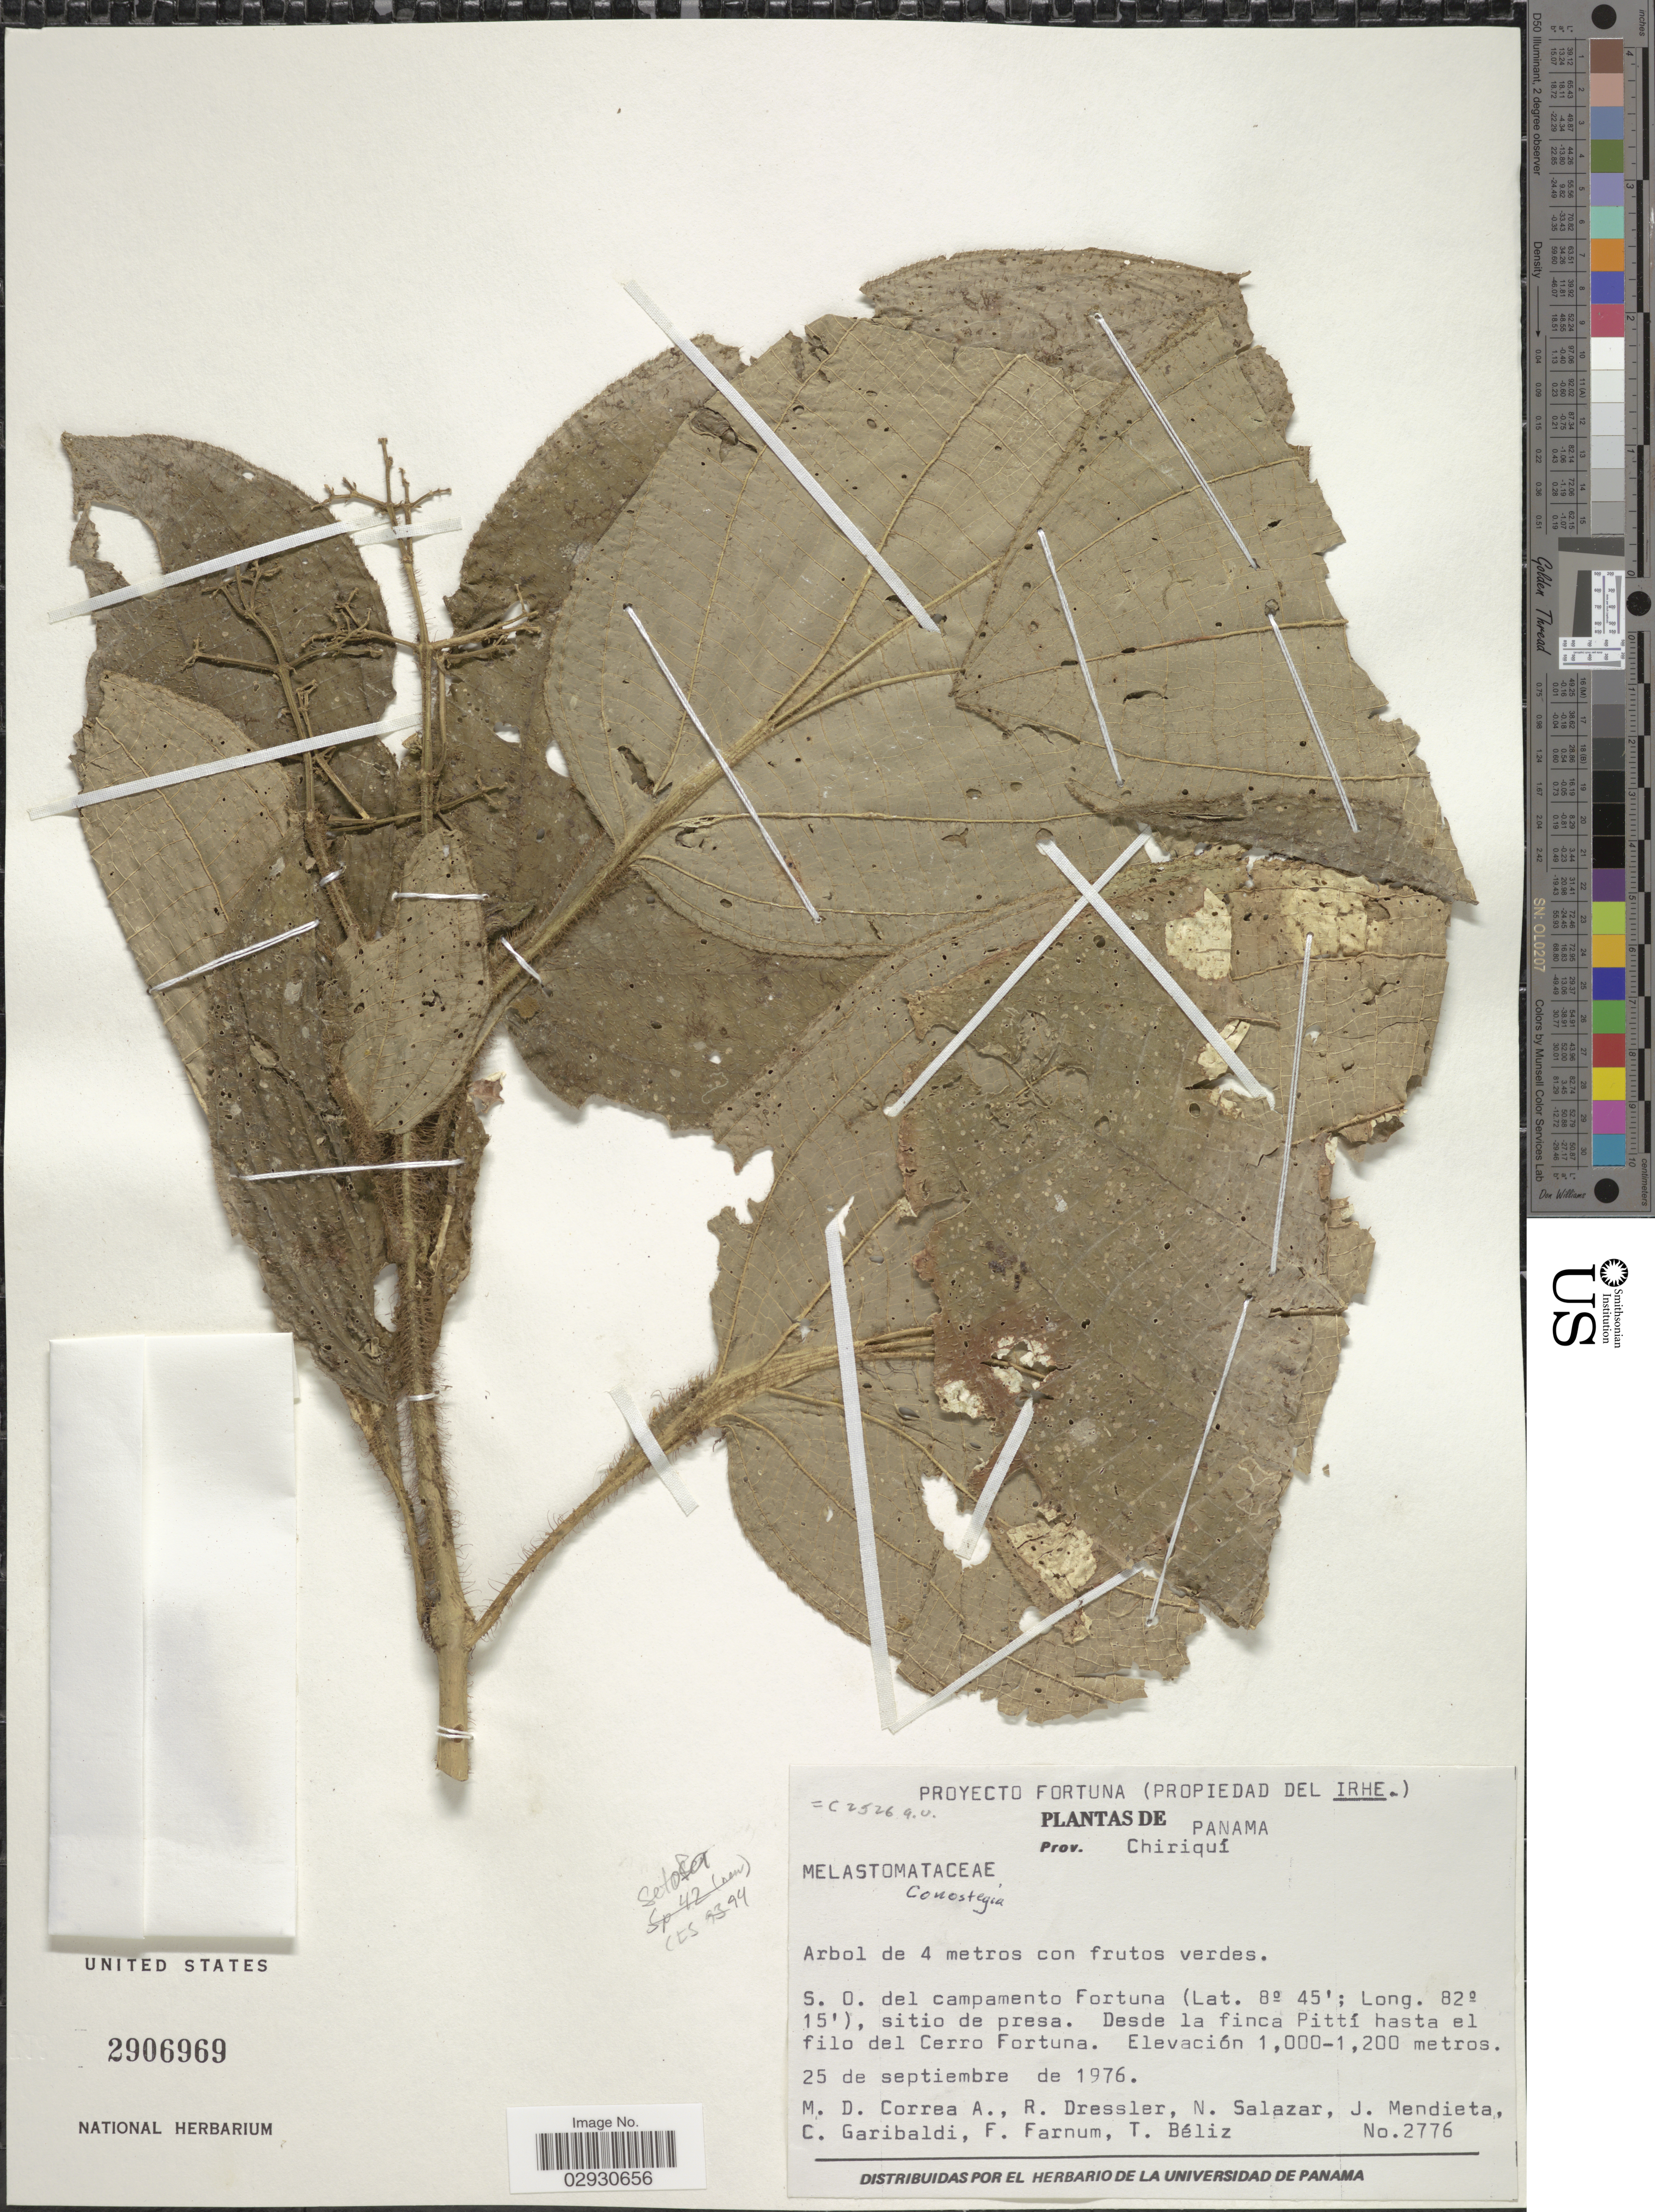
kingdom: Plantae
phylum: Tracheophyta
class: Magnoliopsida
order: Myrtales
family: Melastomataceae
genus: Conostegia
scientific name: Conostegia setosa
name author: Triana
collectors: M. D. Corrêa-A., R. Dressler, N. Salazar & J. Mendieta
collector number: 2776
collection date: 1976-09-25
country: Panama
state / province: Chiriqui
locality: S. O. del campamento Fortuna, sitio de presa. Desde la finca Pittí hasta el filo del Cerro Fortuna.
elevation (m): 1000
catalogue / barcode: US 2906969